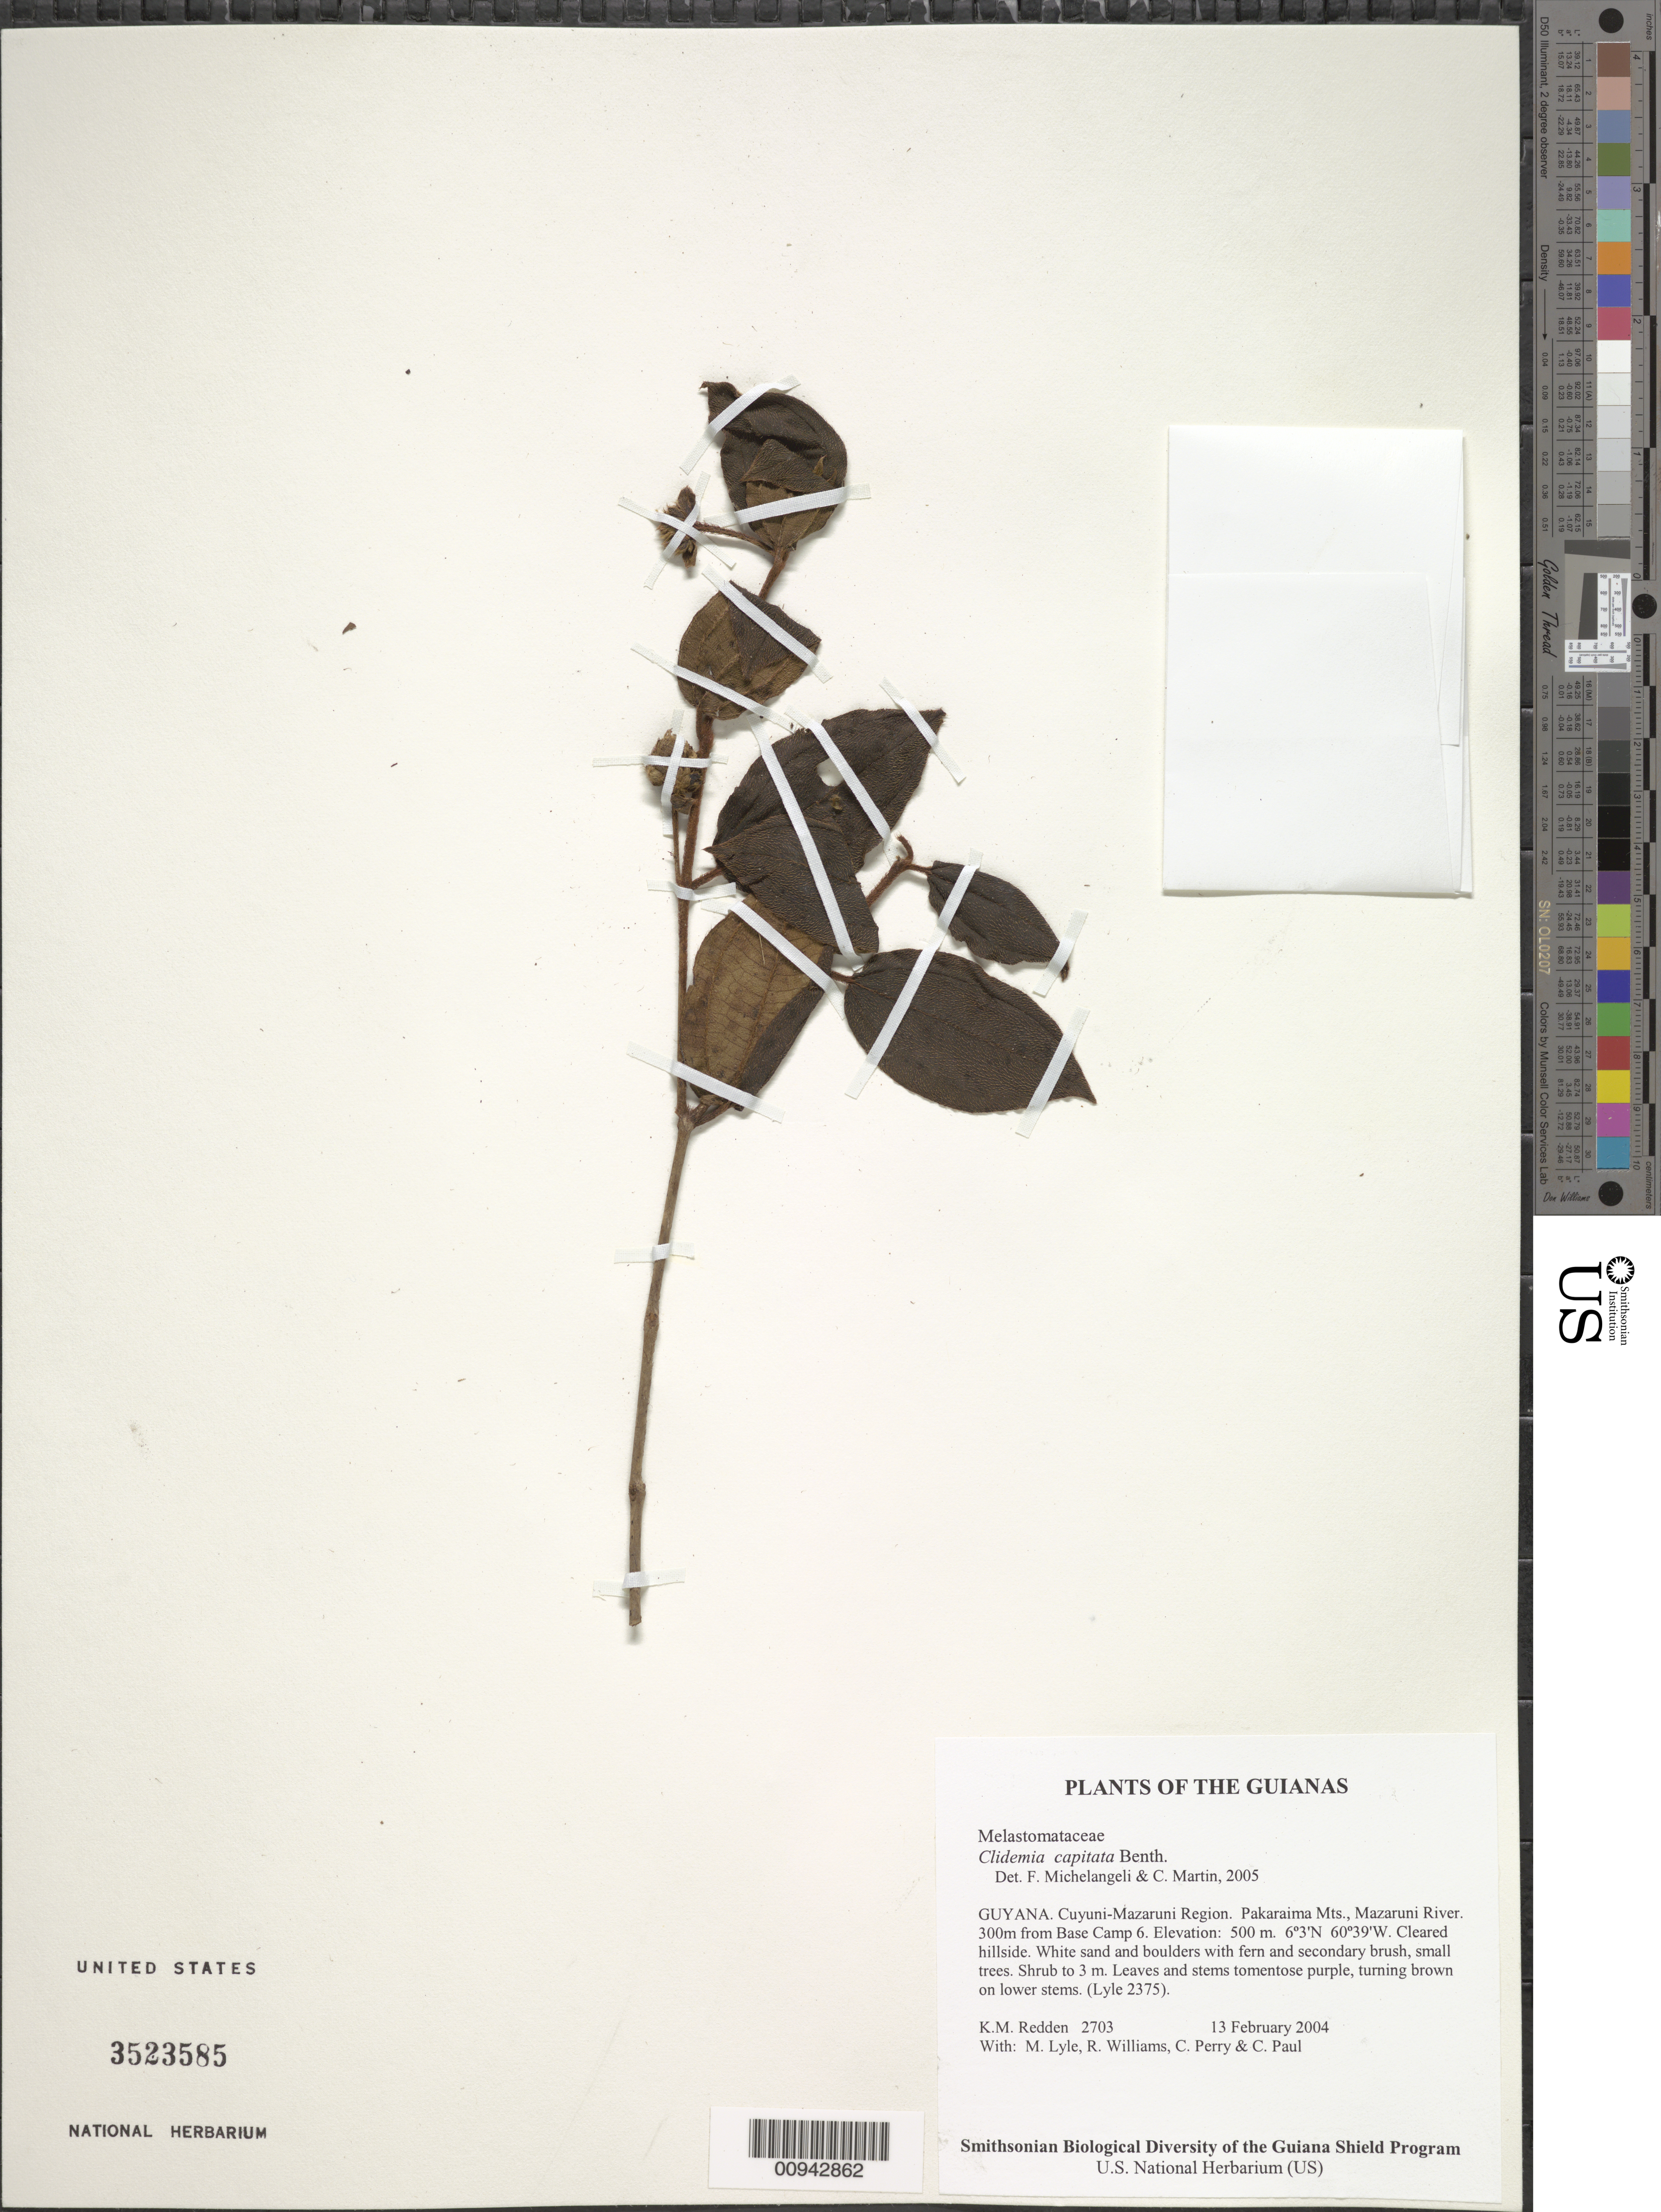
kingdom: Plantae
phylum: Tracheophyta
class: Magnoliopsida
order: Myrtales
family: Melastomataceae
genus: Clidemia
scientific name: Clidemia capitata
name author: Benth.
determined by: Michelangeli, F. A.; Martin, C.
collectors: K. M. Redden, M. Lyle, R. Williams, C. Perry & C. Paul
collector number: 2703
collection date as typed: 13 February 2004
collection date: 2004-02-13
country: Guyana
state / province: Cuyuni-Mazaruni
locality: Pakaraima Mts., Mazaruni River. 300m from Base Camp 6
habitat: Cleared hillside. White sand and boulders with fern and secondary brush, small trees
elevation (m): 500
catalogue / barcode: US 3523585